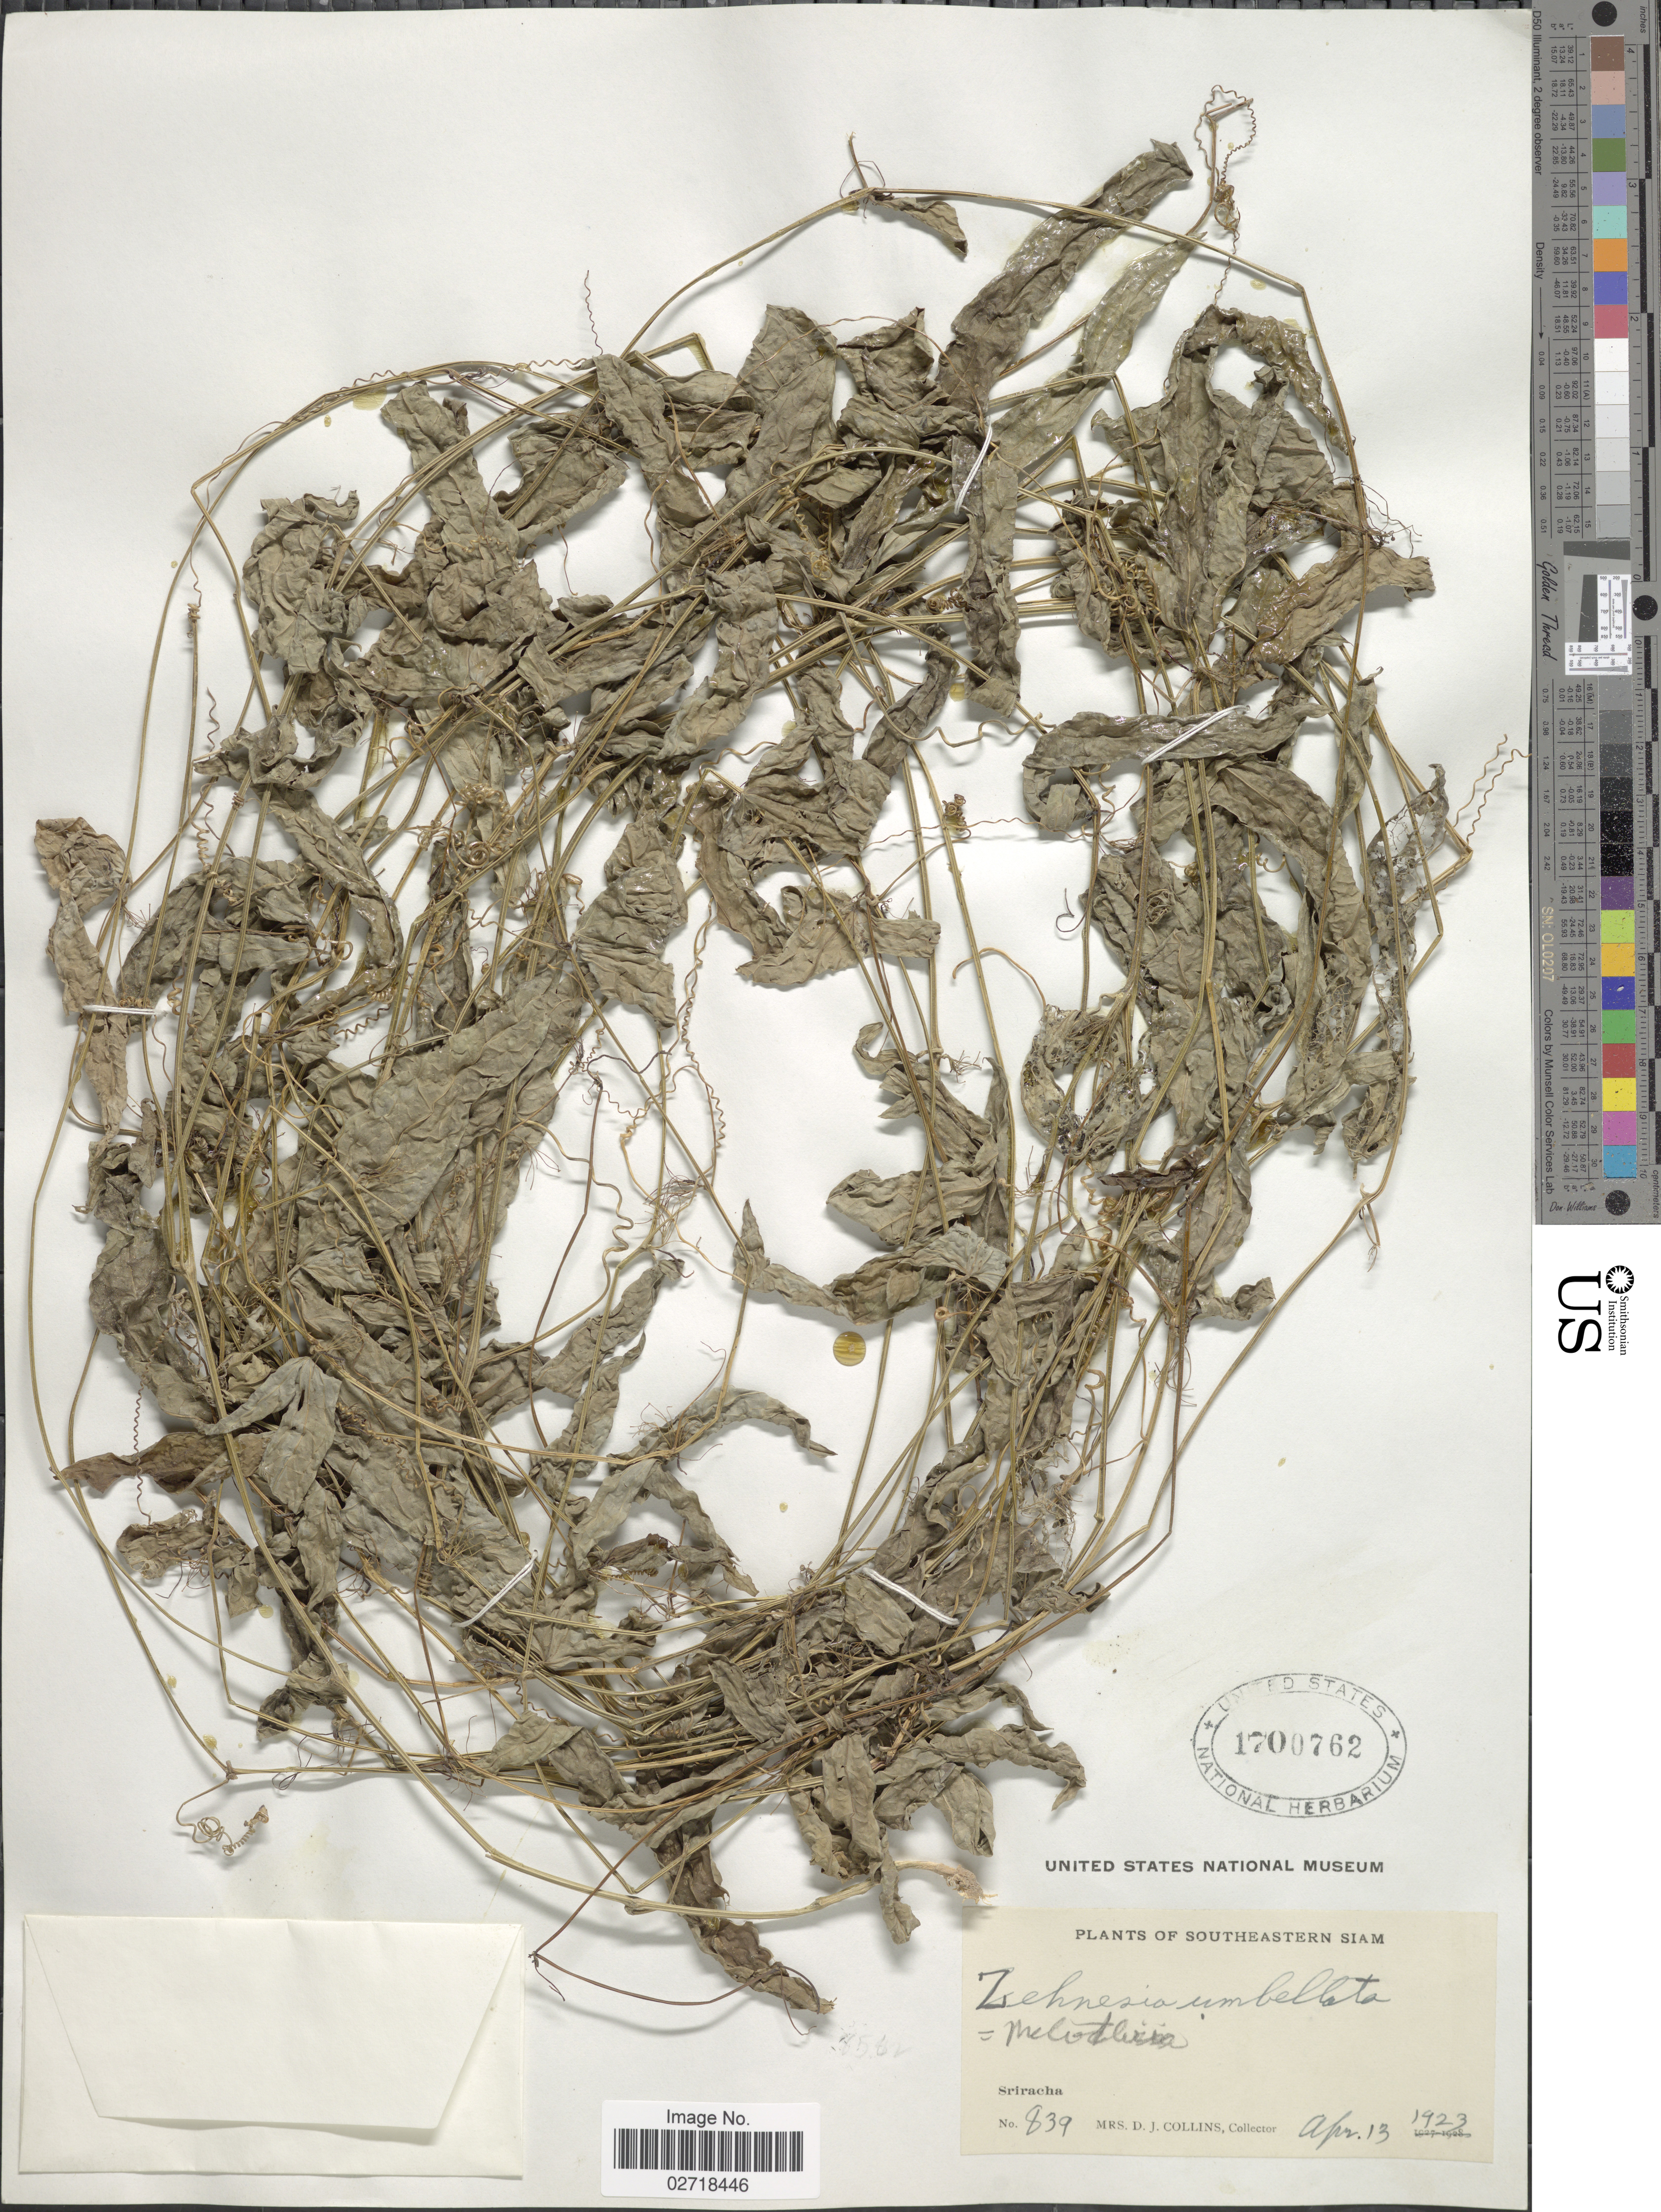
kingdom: Plantae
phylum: Tracheophyta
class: Magnoliopsida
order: Cucurbitales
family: Cucurbitaceae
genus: Solena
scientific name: Solena heterophylla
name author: Lour.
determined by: Strong, Mark T., (BOT), Smithsonian Institution - National Museum of Natural History (UNITED STATES)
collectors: Mrs. D. J. Collins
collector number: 839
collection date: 1923-04-13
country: Thailand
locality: Southeastern Siam, Sriracha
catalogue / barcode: US 1700762